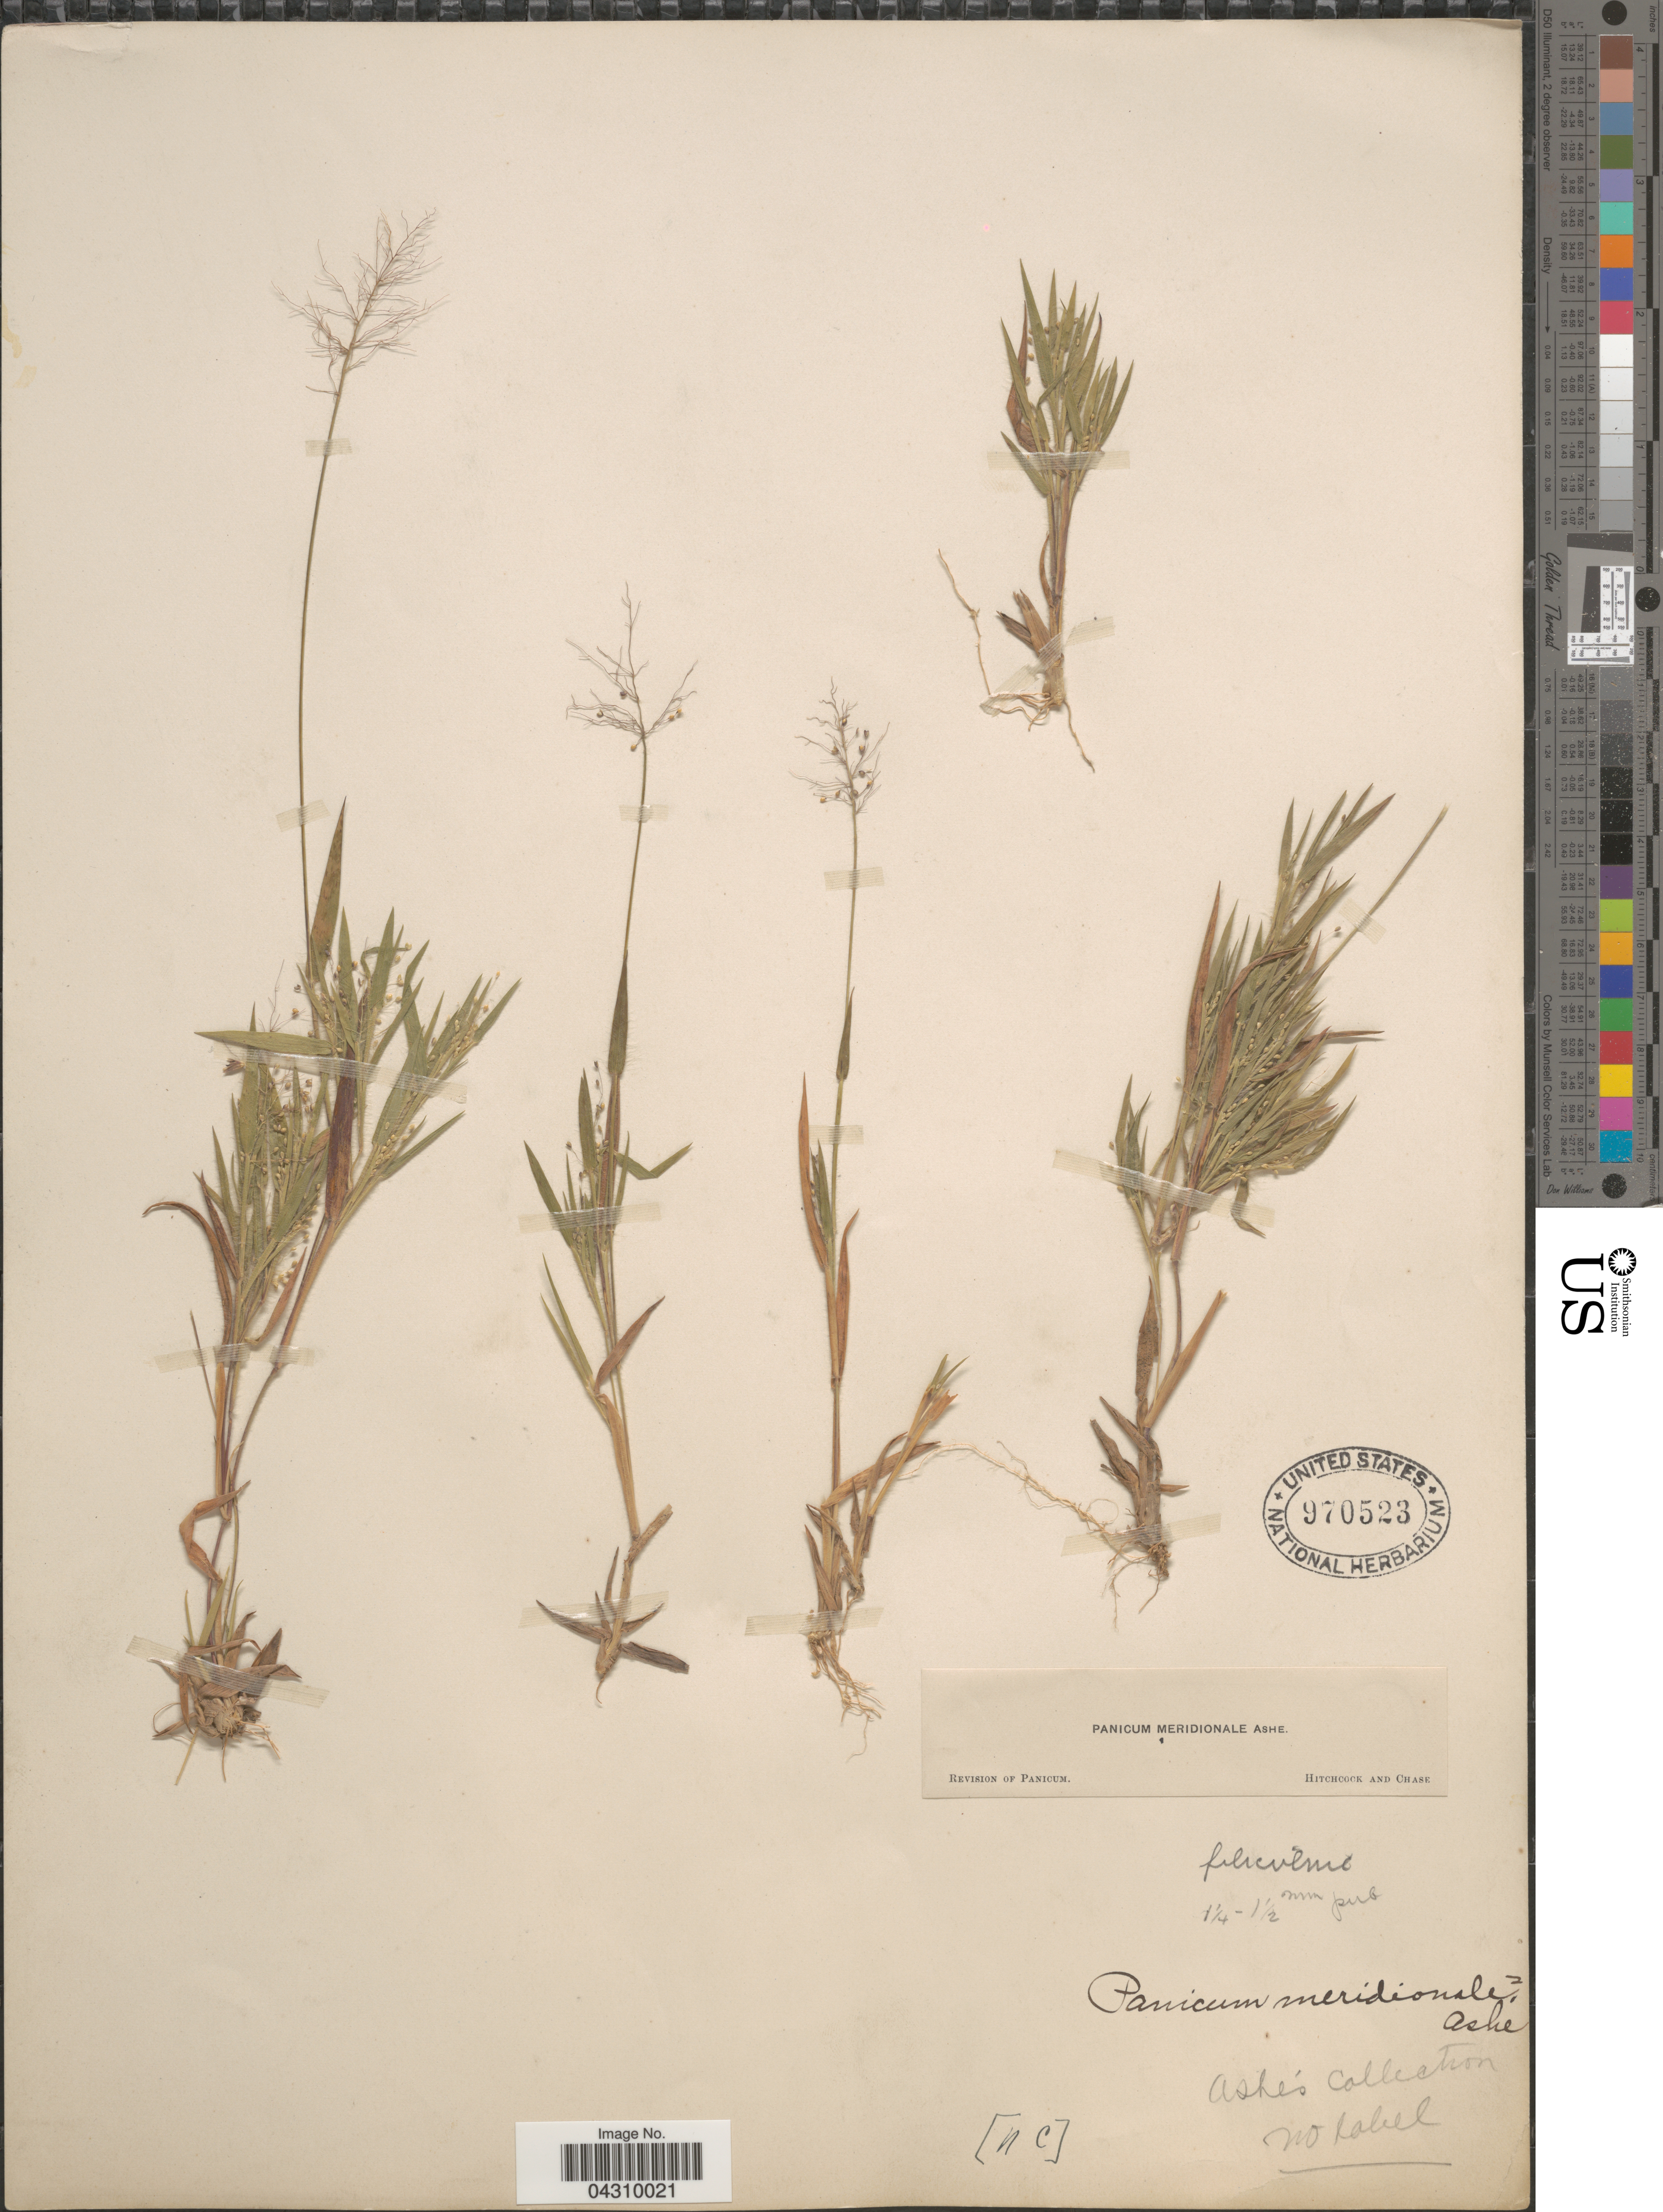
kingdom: Plantae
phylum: Tracheophyta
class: Liliopsida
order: Poales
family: Poaceae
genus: Dichanthelium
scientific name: Dichanthelium acuminatum var. acuminatum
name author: (Sw.) Gould & C.A. Clark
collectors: -- Ashe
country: United States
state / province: North Carolina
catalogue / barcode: US 970523